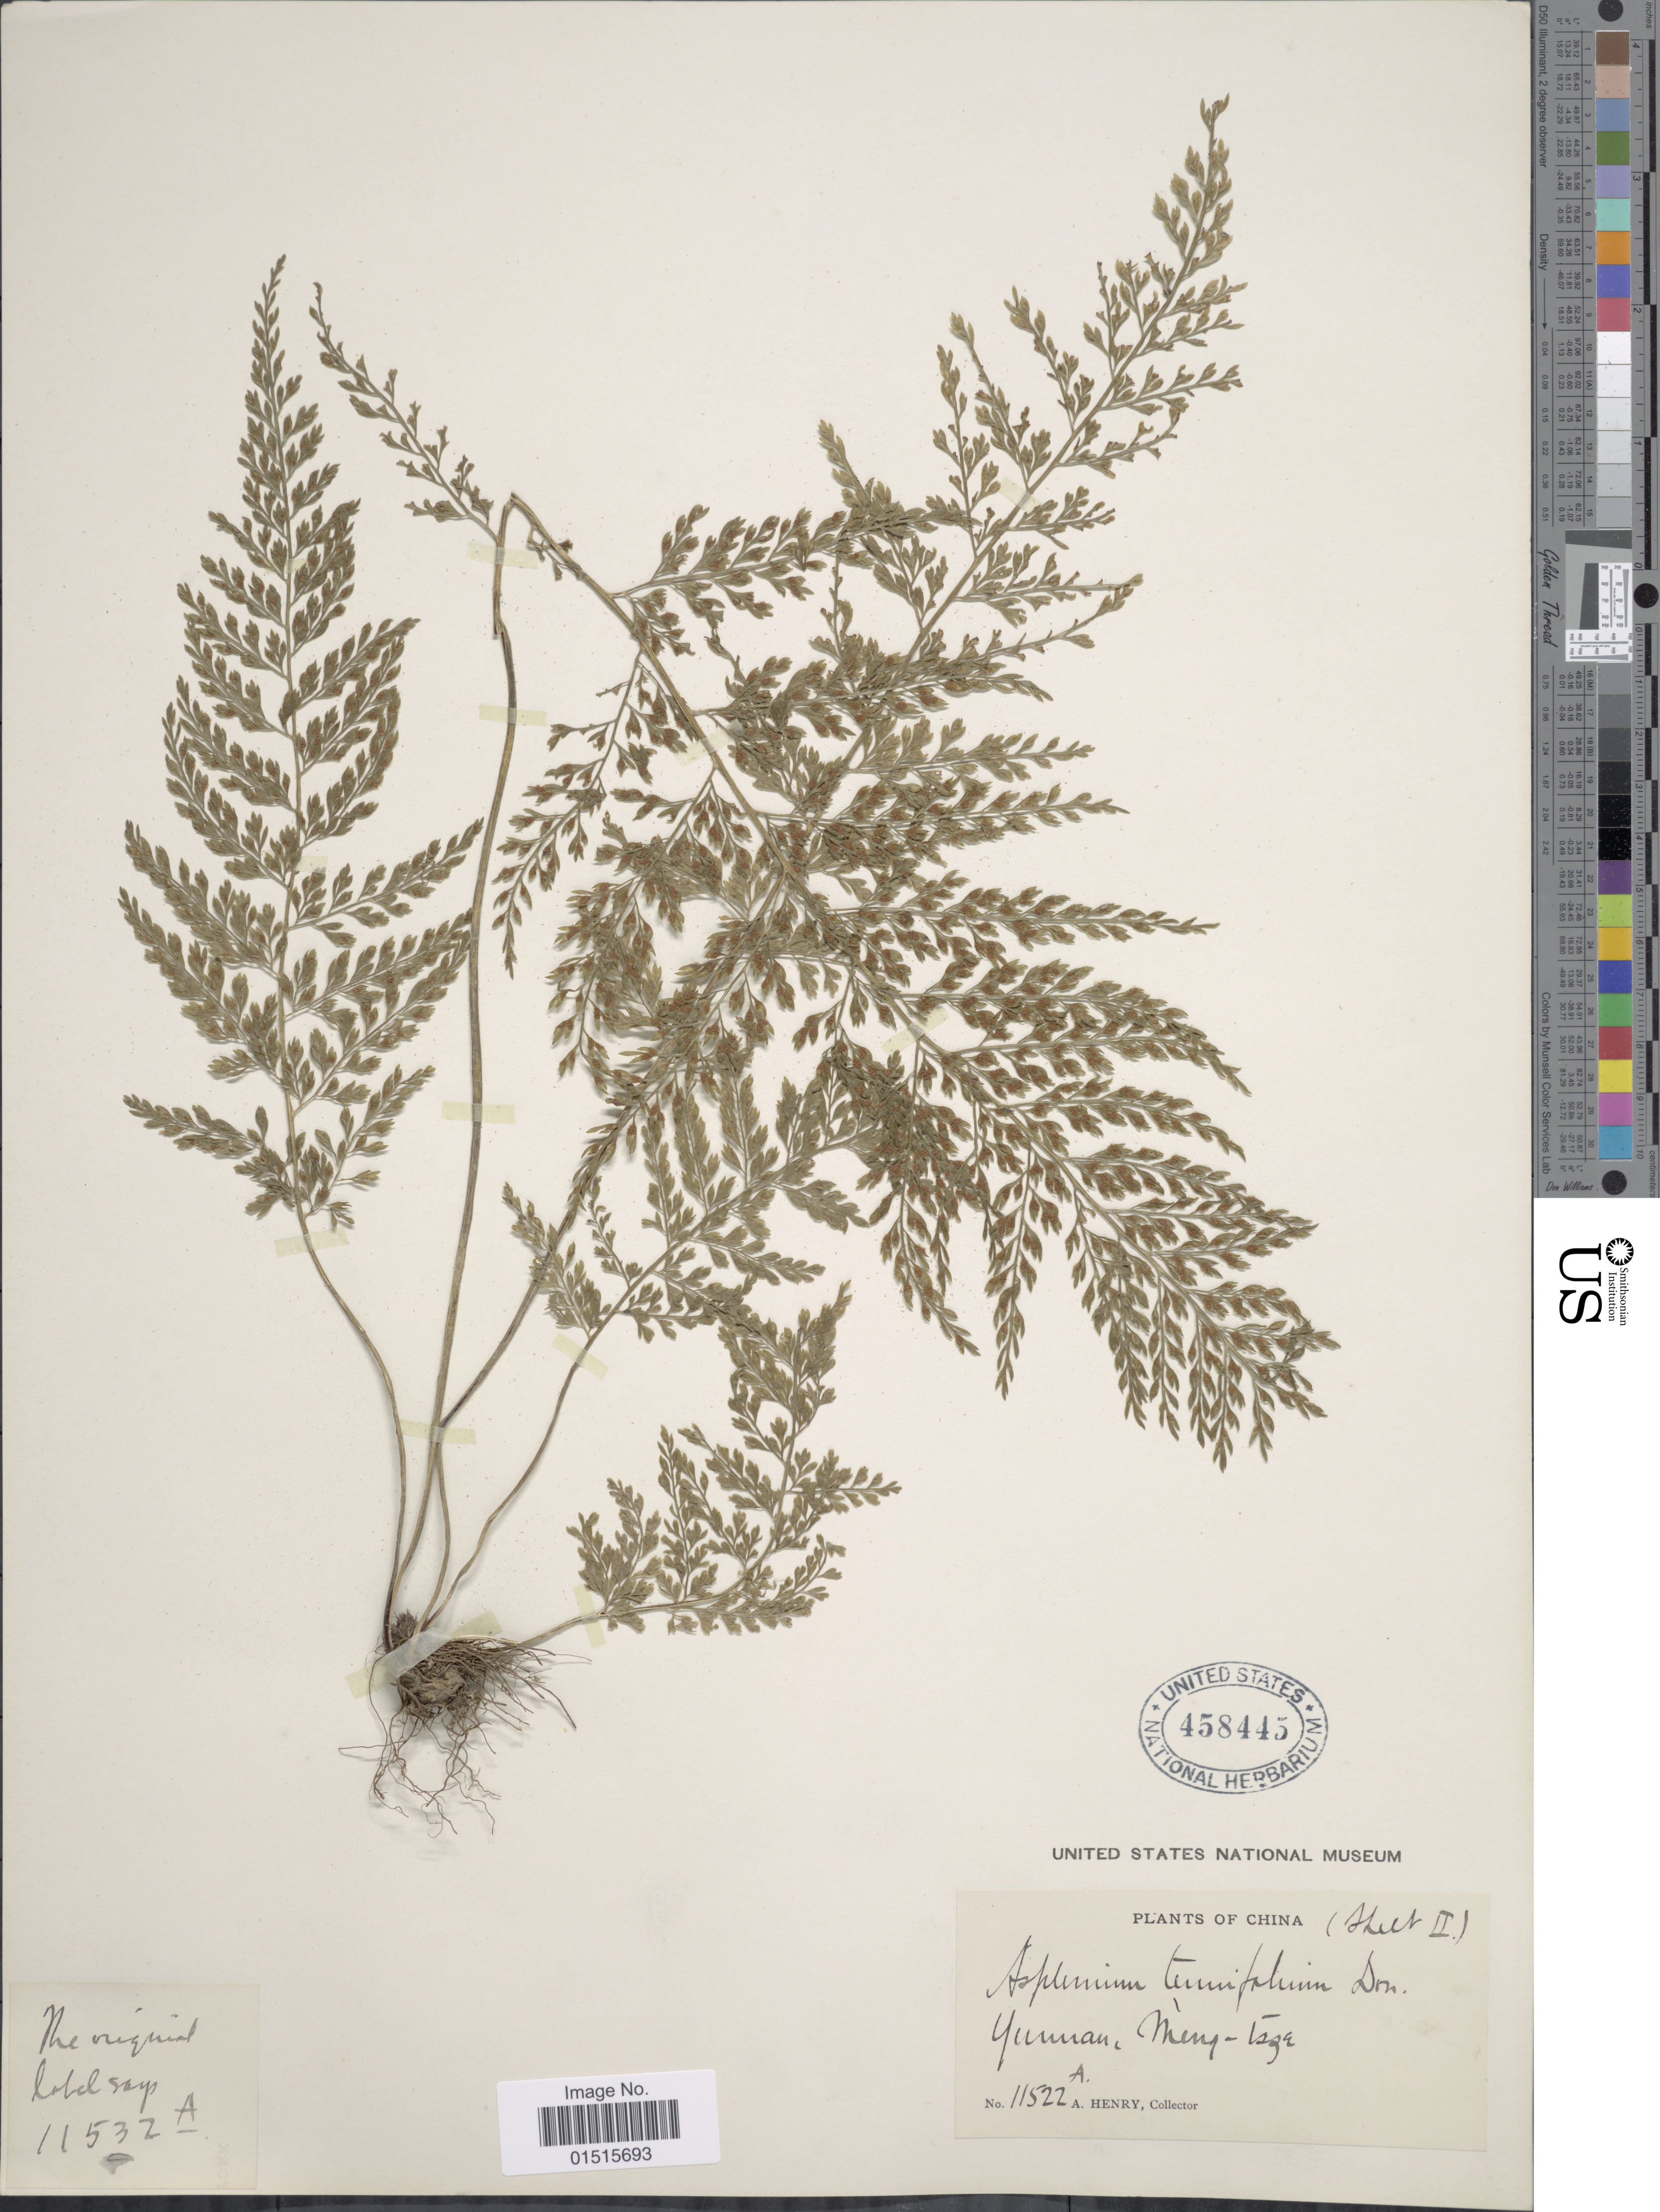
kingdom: Plantae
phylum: Tracheophyta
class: Polypodiopsida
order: Polypodiales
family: Aspleniaceae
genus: Asplenium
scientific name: Asplenium tenuifolium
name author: D. Don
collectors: A. Henry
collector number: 11522 A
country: China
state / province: Yunnan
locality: Mengtze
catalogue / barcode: US 458445